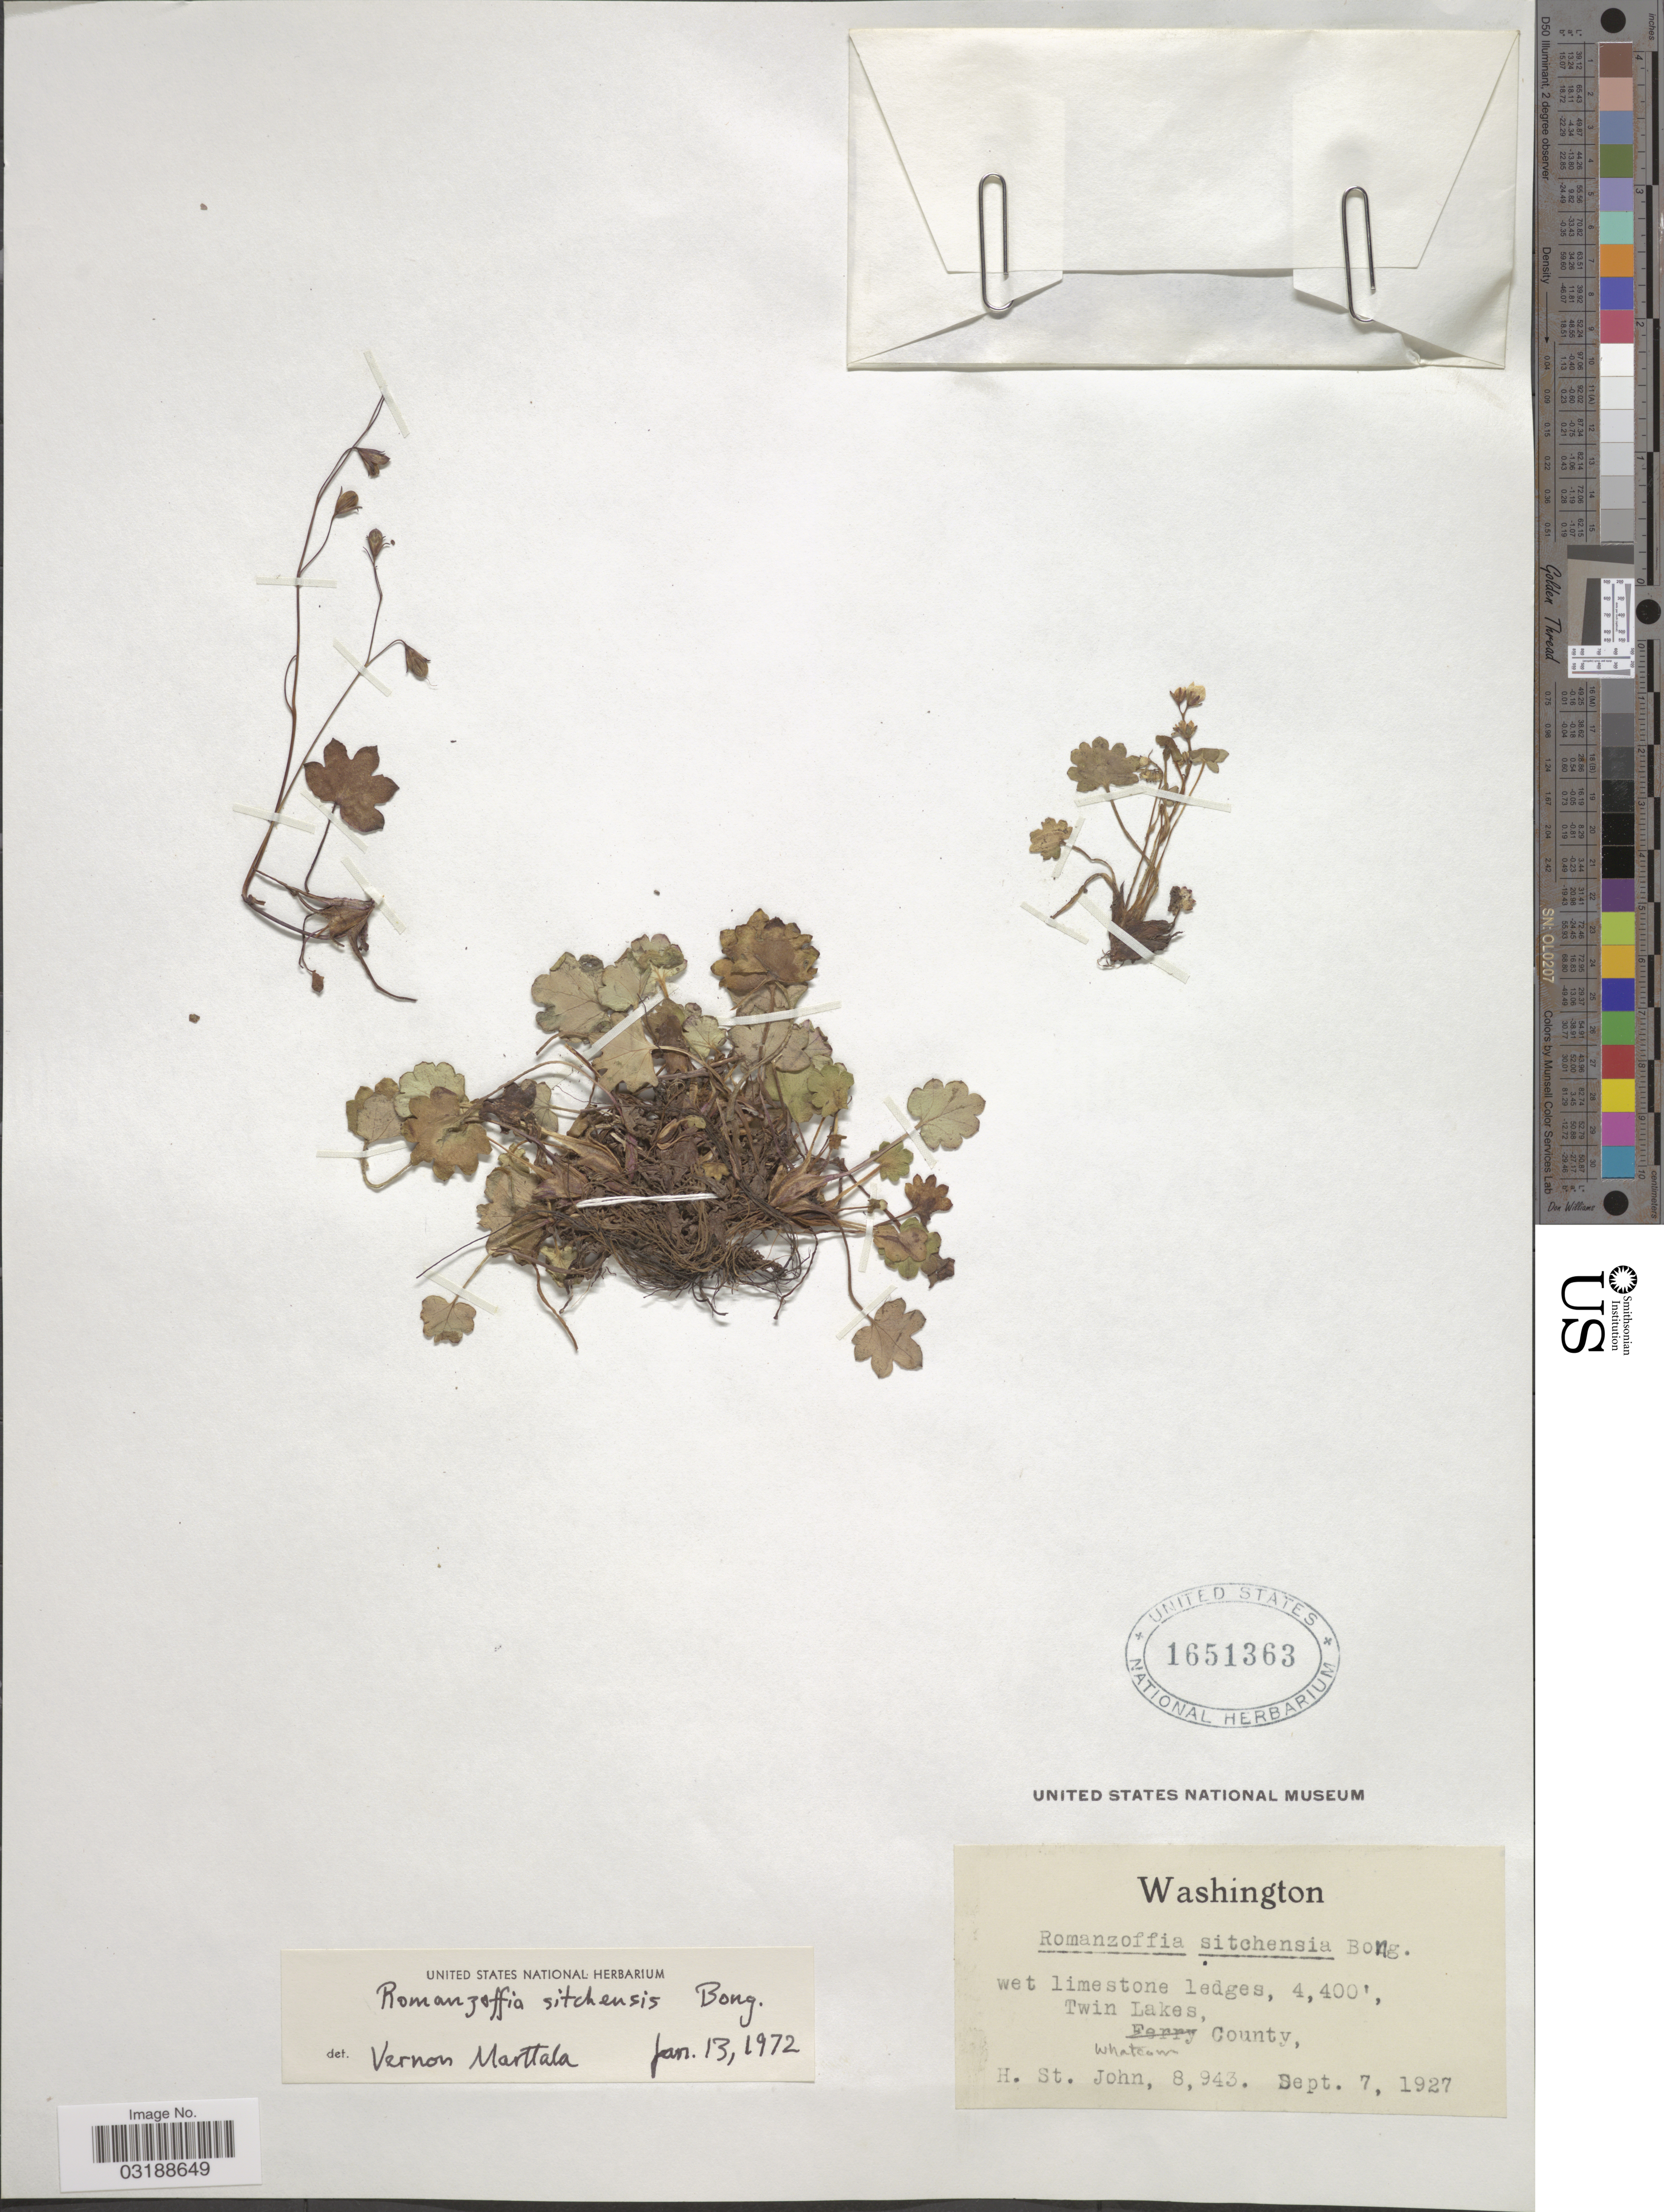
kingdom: Plantae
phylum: Tracheophyta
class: Magnoliopsida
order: Boraginales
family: Hydrophyllaceae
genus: Romanzoffia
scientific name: Romanzoffia sitchensis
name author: Bong.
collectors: H. St. John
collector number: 8943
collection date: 1927-09-07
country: United States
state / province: Washington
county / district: Whatcom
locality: Twin Lakes, Whatcom County.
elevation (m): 1341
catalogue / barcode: US 1651363